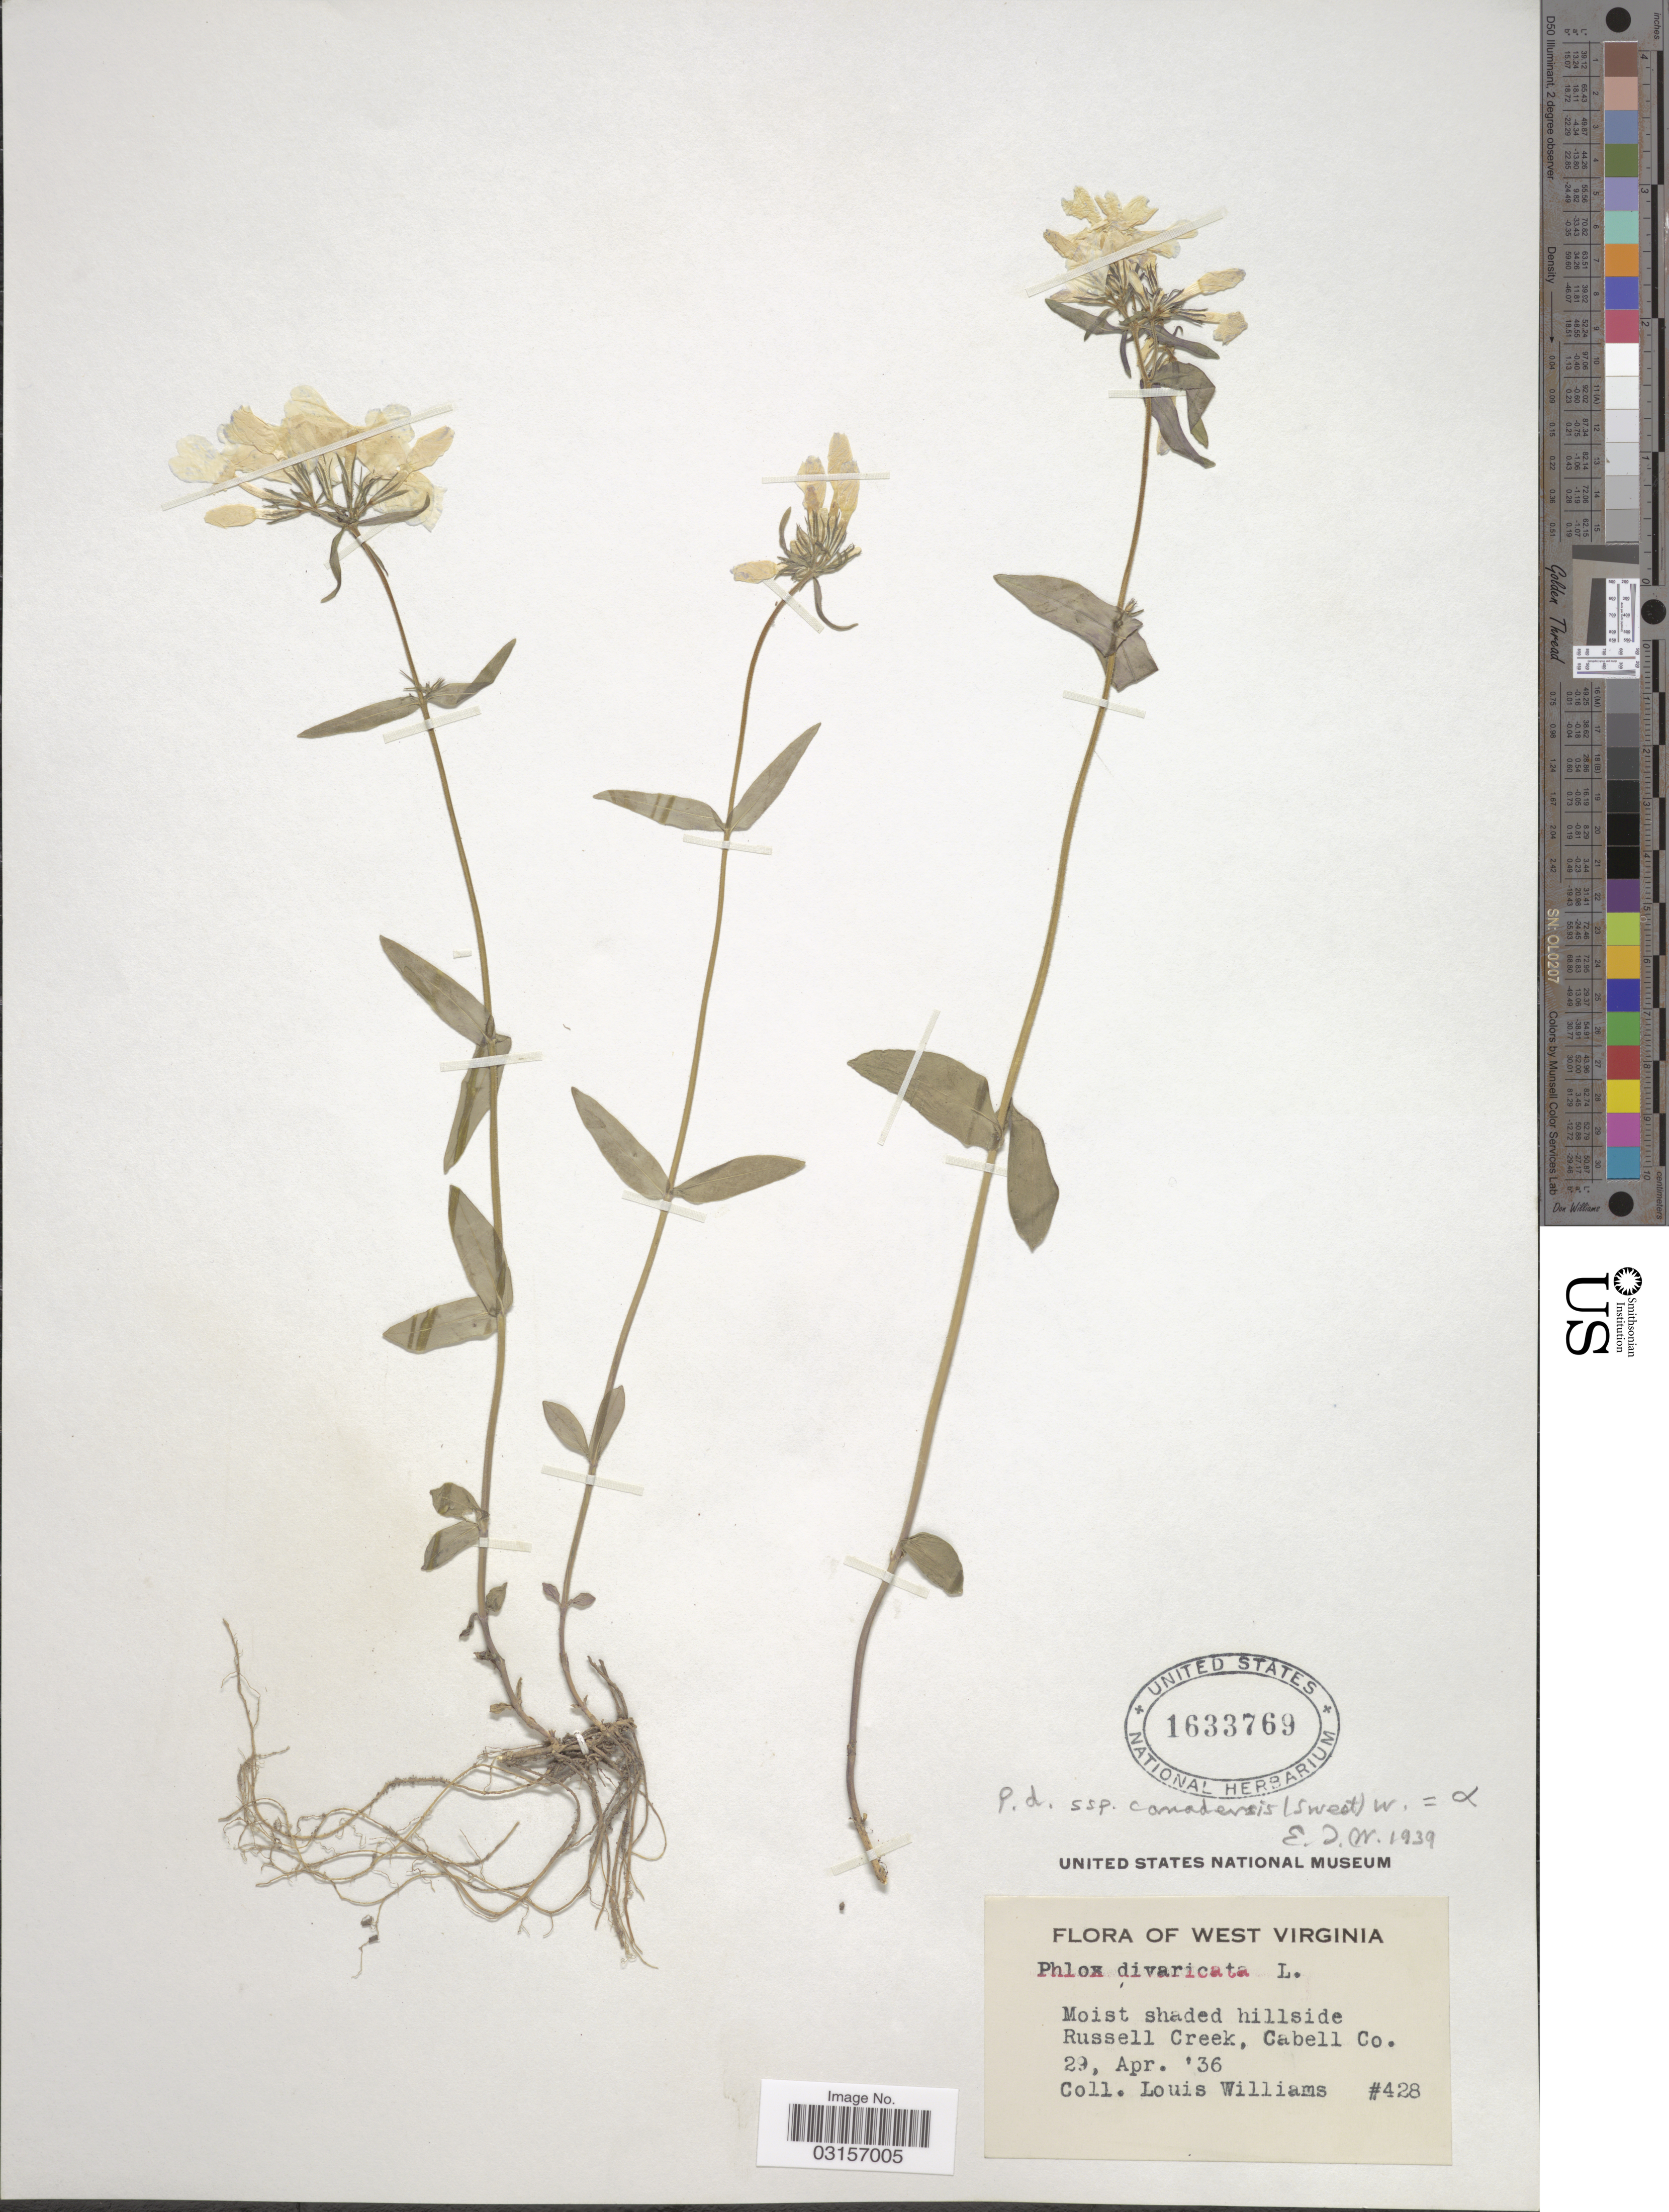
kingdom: Plantae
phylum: Tracheophyta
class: Magnoliopsida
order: Ericales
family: Polemoniaceae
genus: Phlox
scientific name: Phlox divaricata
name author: L.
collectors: L. O. Williams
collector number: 428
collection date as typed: Transcribed d/m/y: 29/4/36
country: United States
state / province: West Virginia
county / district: Cabell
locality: Russell Creek, Cabell Co.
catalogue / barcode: US 1633769